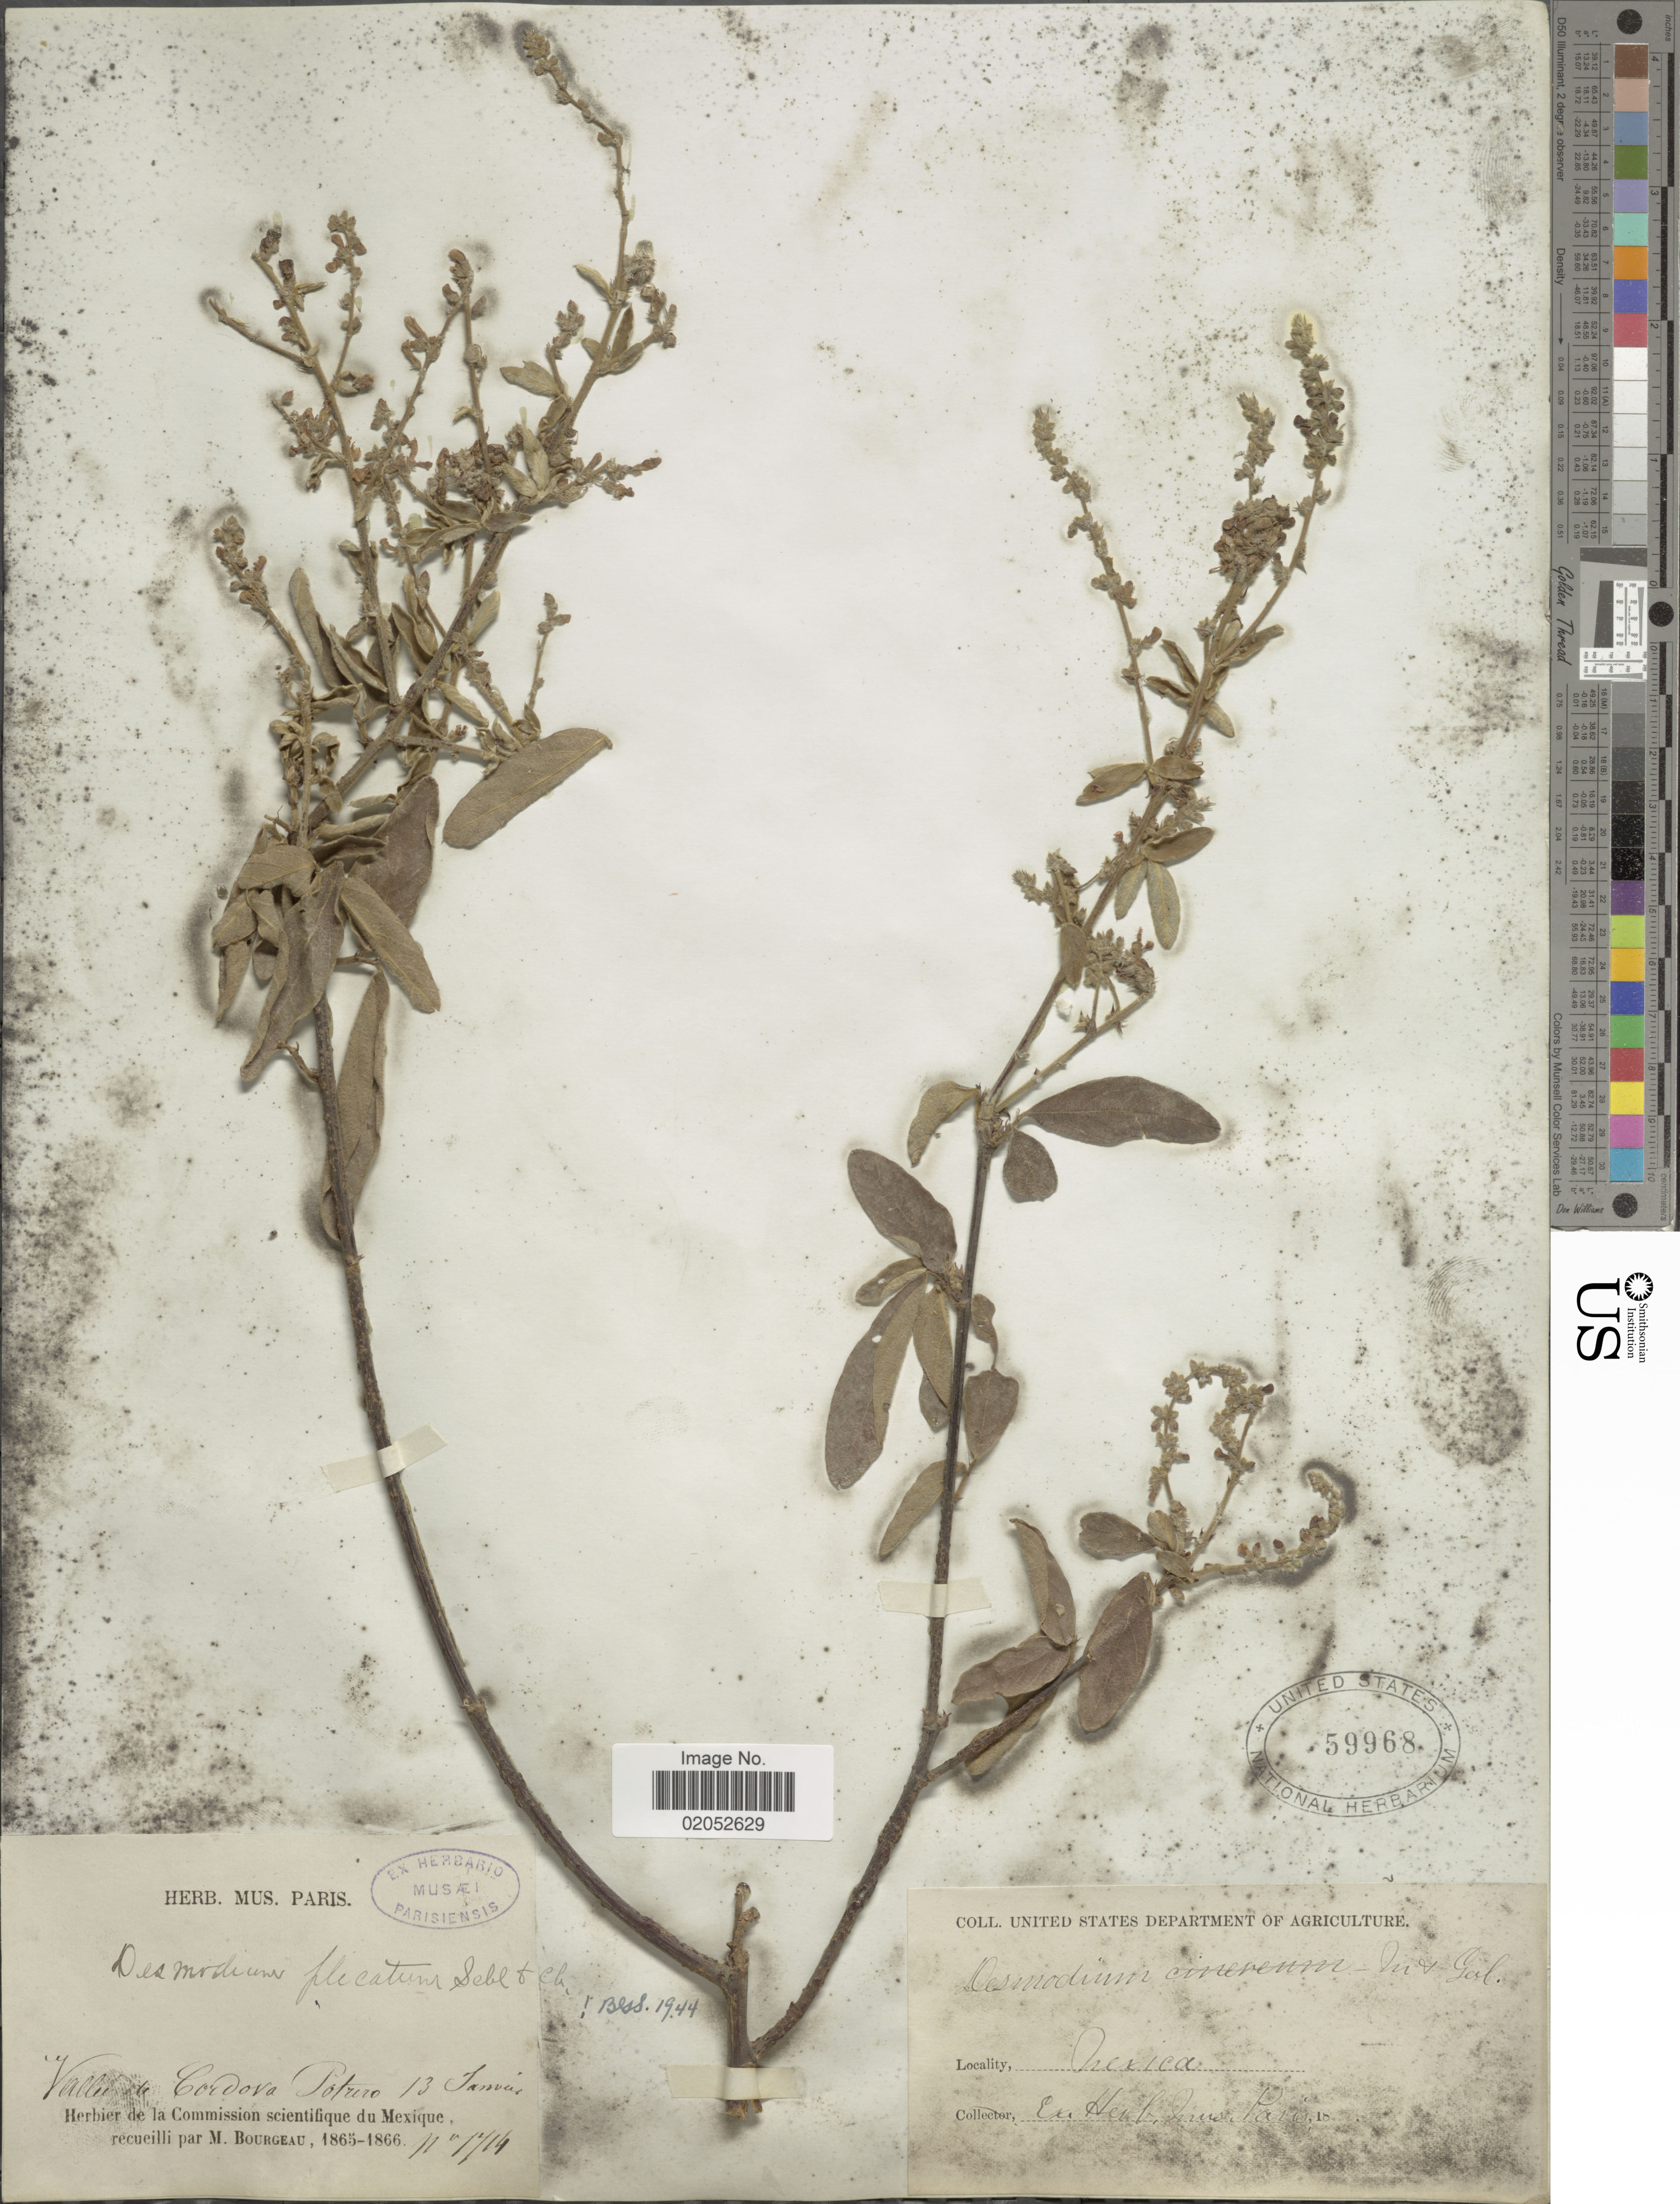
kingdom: Plantae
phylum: Tracheophyta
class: Magnoliopsida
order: Fabales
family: Fabaceae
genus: Desmodium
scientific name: Desmodium plicatum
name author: Schltdl. & Cham.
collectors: M. Bourgeau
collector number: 1714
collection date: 1865-01-13/1866-01-13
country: Mexico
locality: Vallee de Cordova Potrero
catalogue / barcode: US 59968